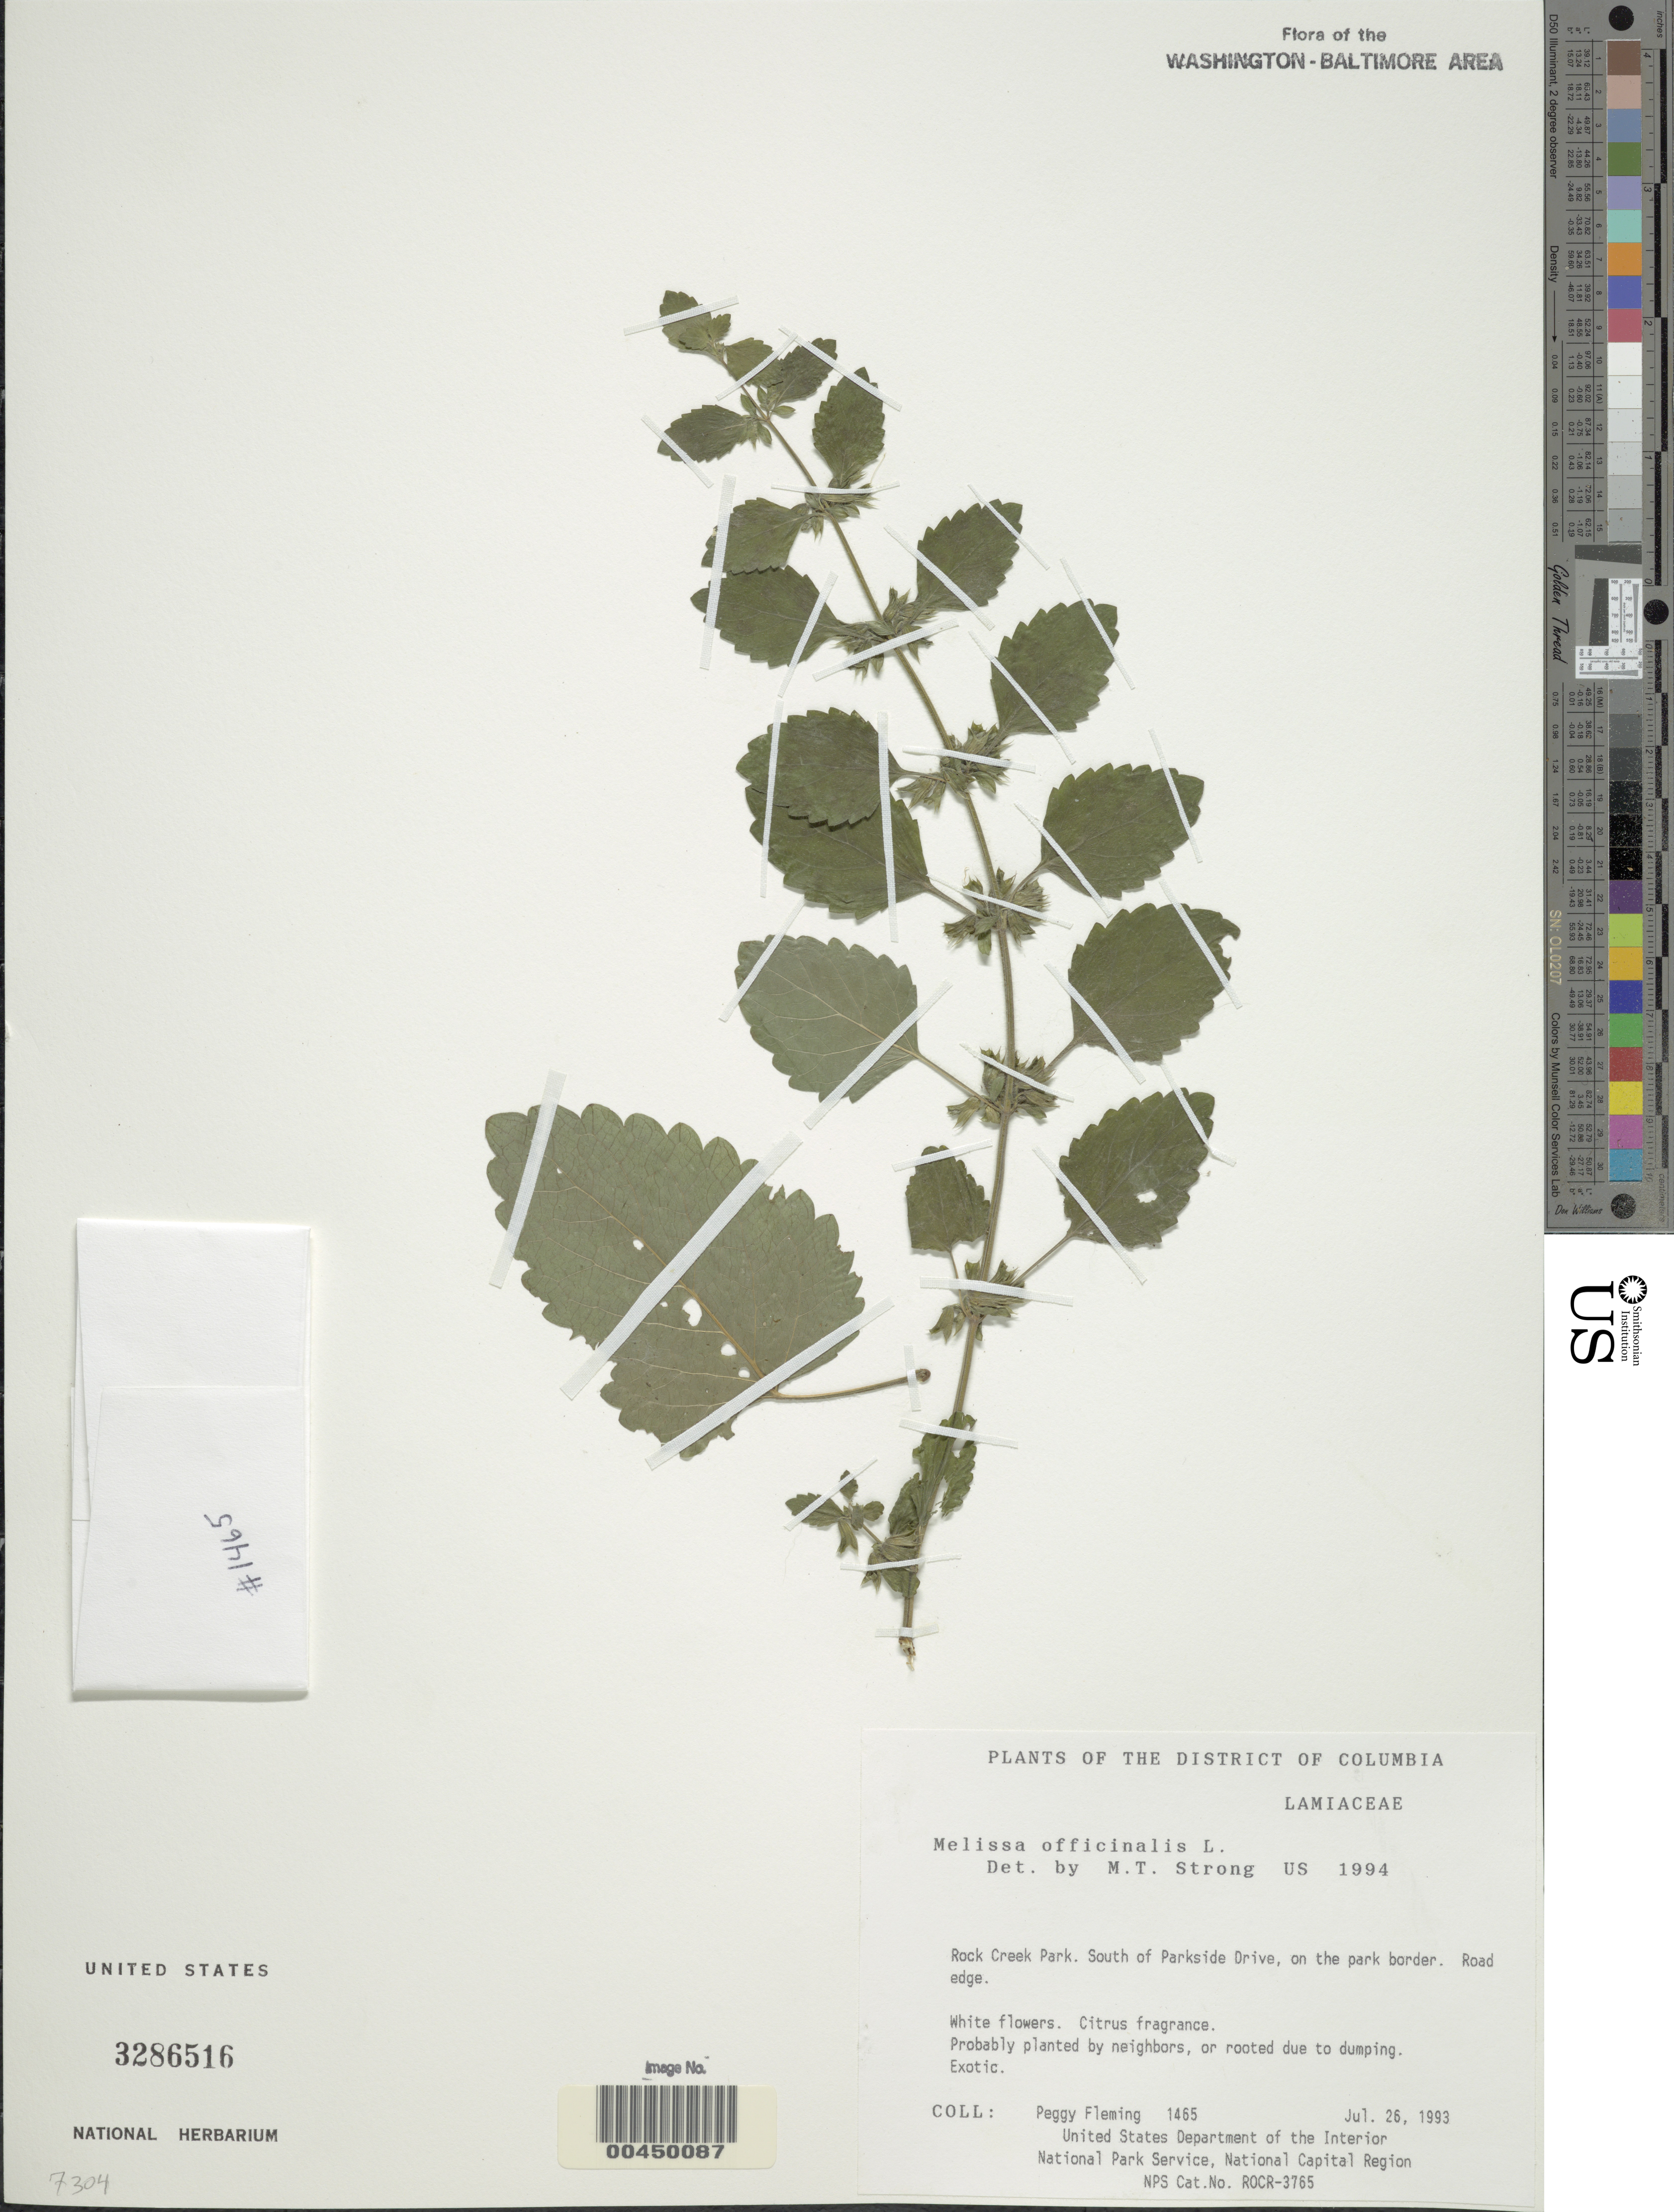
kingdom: Plantae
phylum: Tracheophyta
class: Magnoliopsida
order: Lamiales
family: Lamiaceae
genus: Melissa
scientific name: Melissa officinalis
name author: L.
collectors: P. Fleming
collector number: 1465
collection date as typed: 26 Jul 1993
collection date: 1993-07-26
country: United States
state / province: District of Columbia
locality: Rock Creek Park, south of Parkside Drive, on park border Rock Creek Park and vicinity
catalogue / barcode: US 3286516